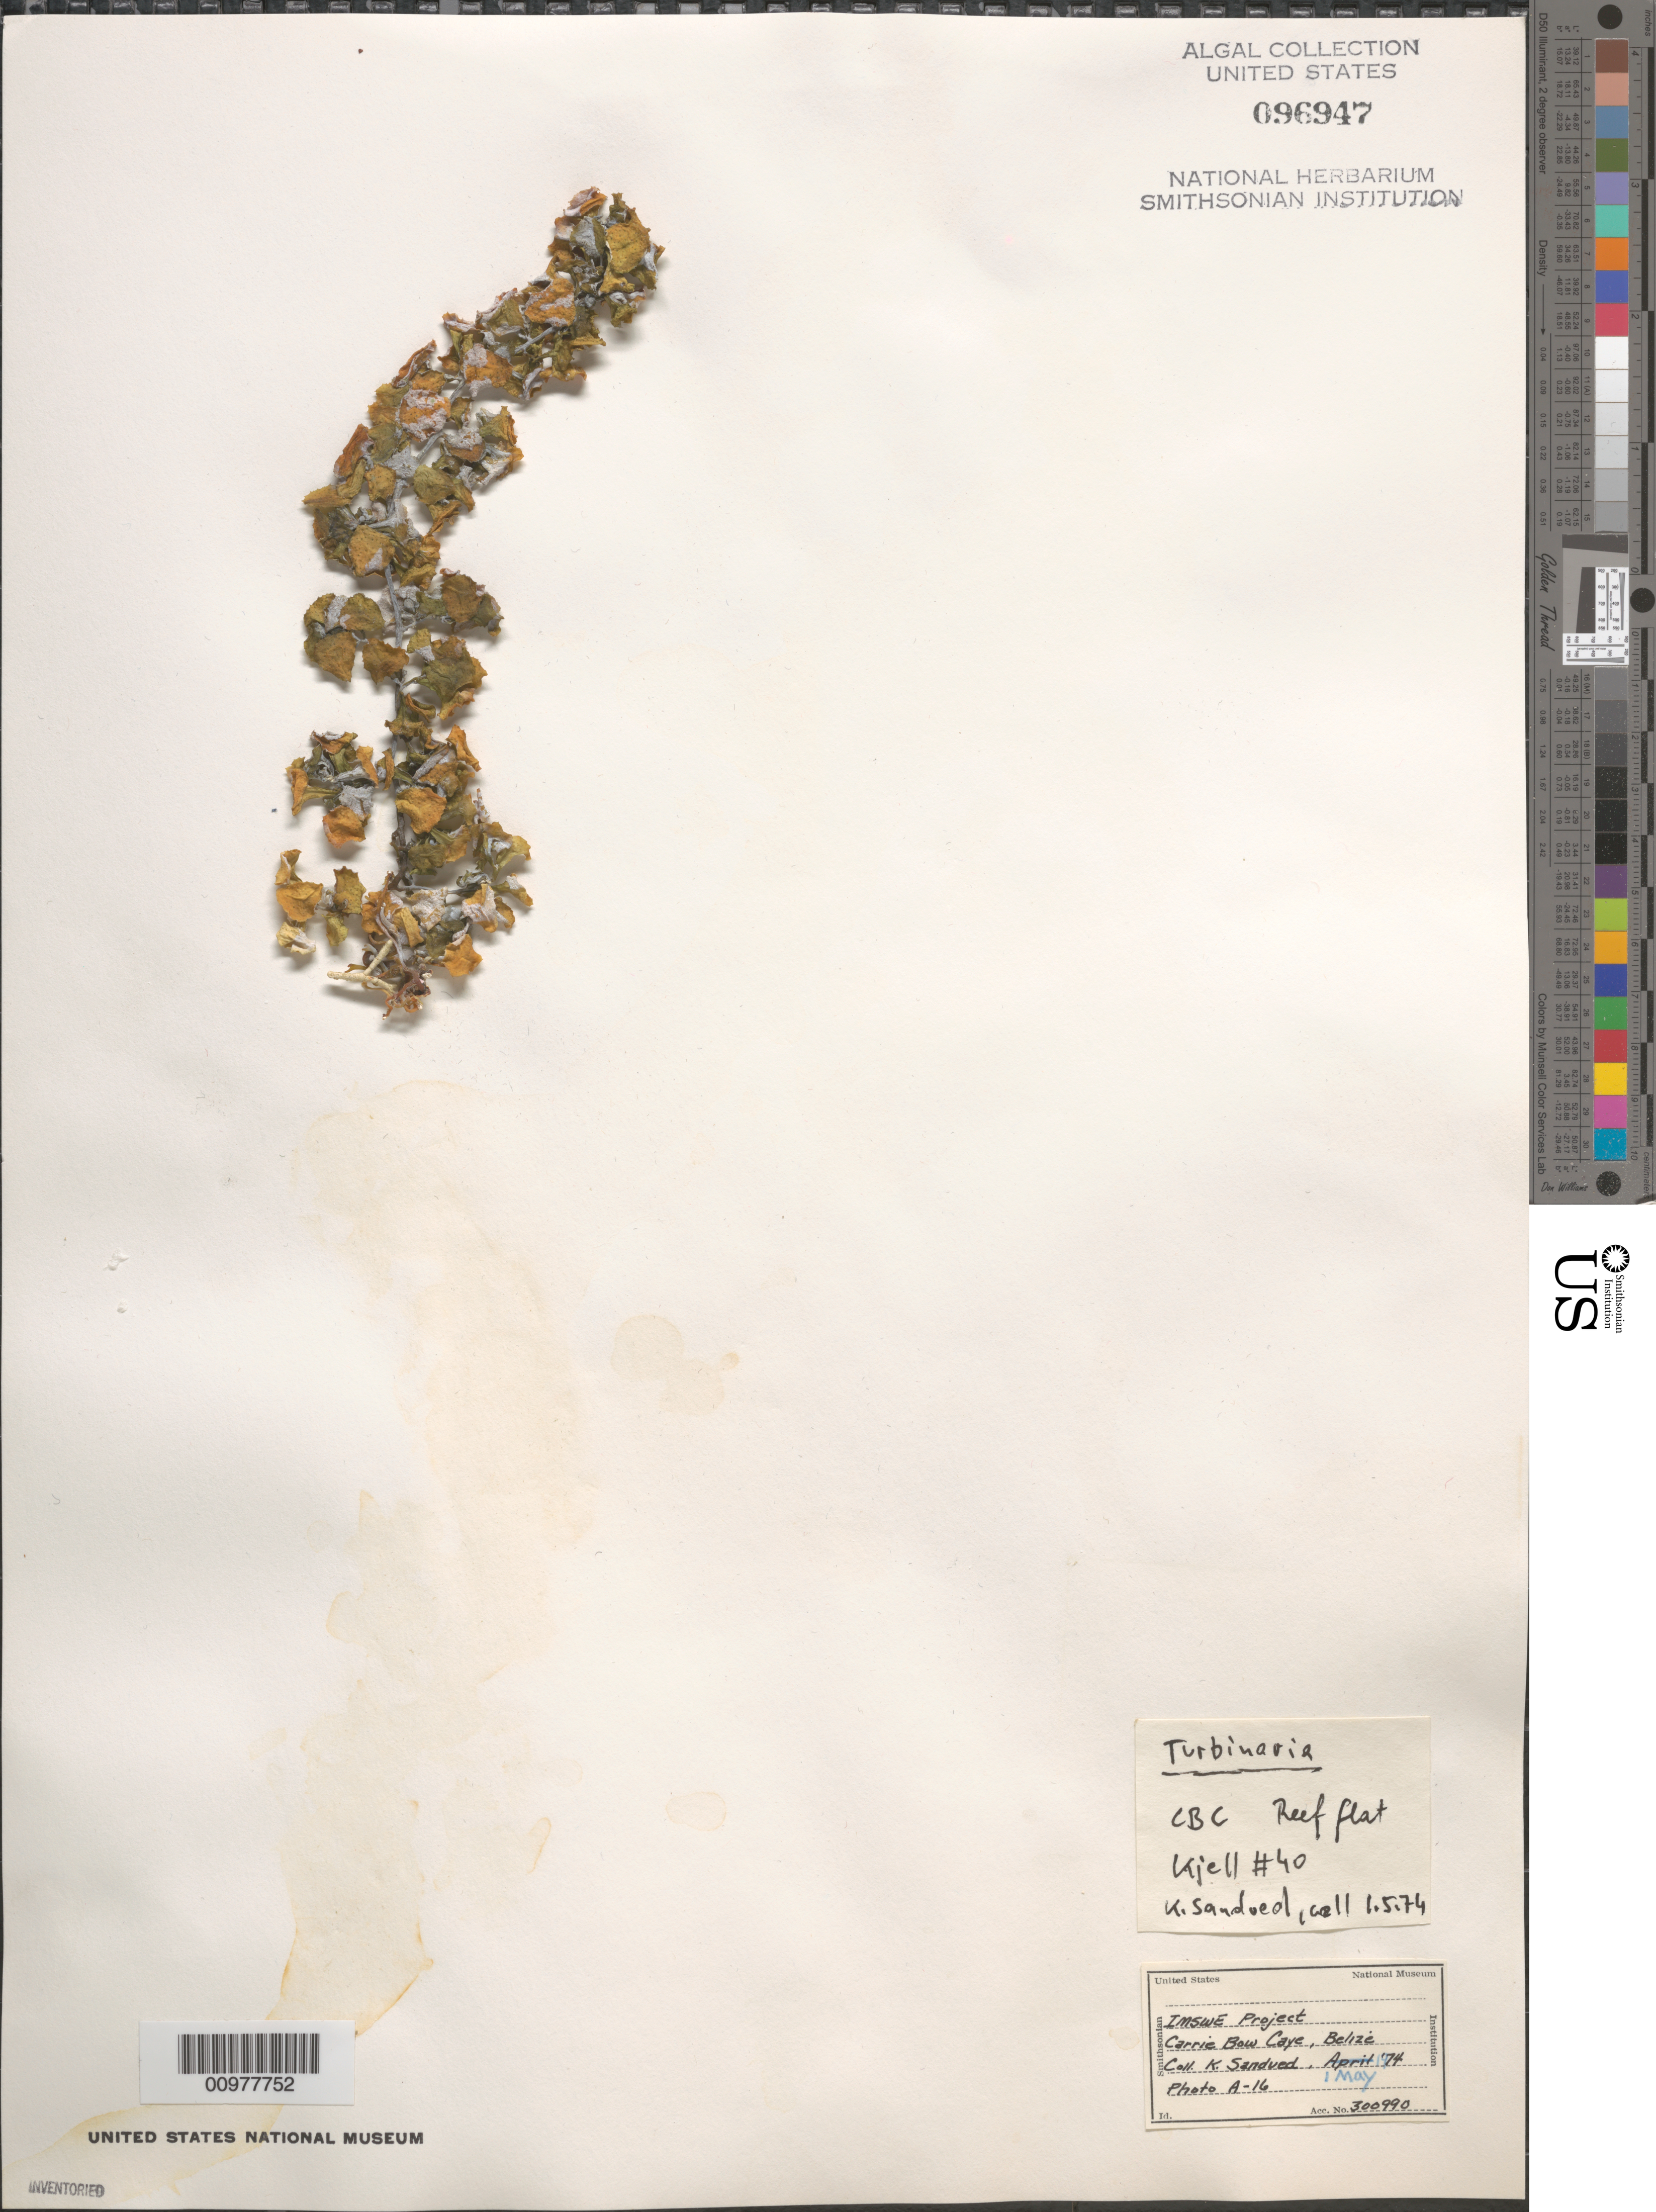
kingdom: Chromista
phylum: Ochrophyta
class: Phaeophyceae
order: Fucales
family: Sargassaceae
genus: Turbinaria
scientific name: Turbinaria sp.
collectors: K. Sandved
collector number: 40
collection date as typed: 01 May 1974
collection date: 1974-05-01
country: Belize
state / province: Stann Creek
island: Carrie Bow Cay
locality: Reef flat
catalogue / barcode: US 96947